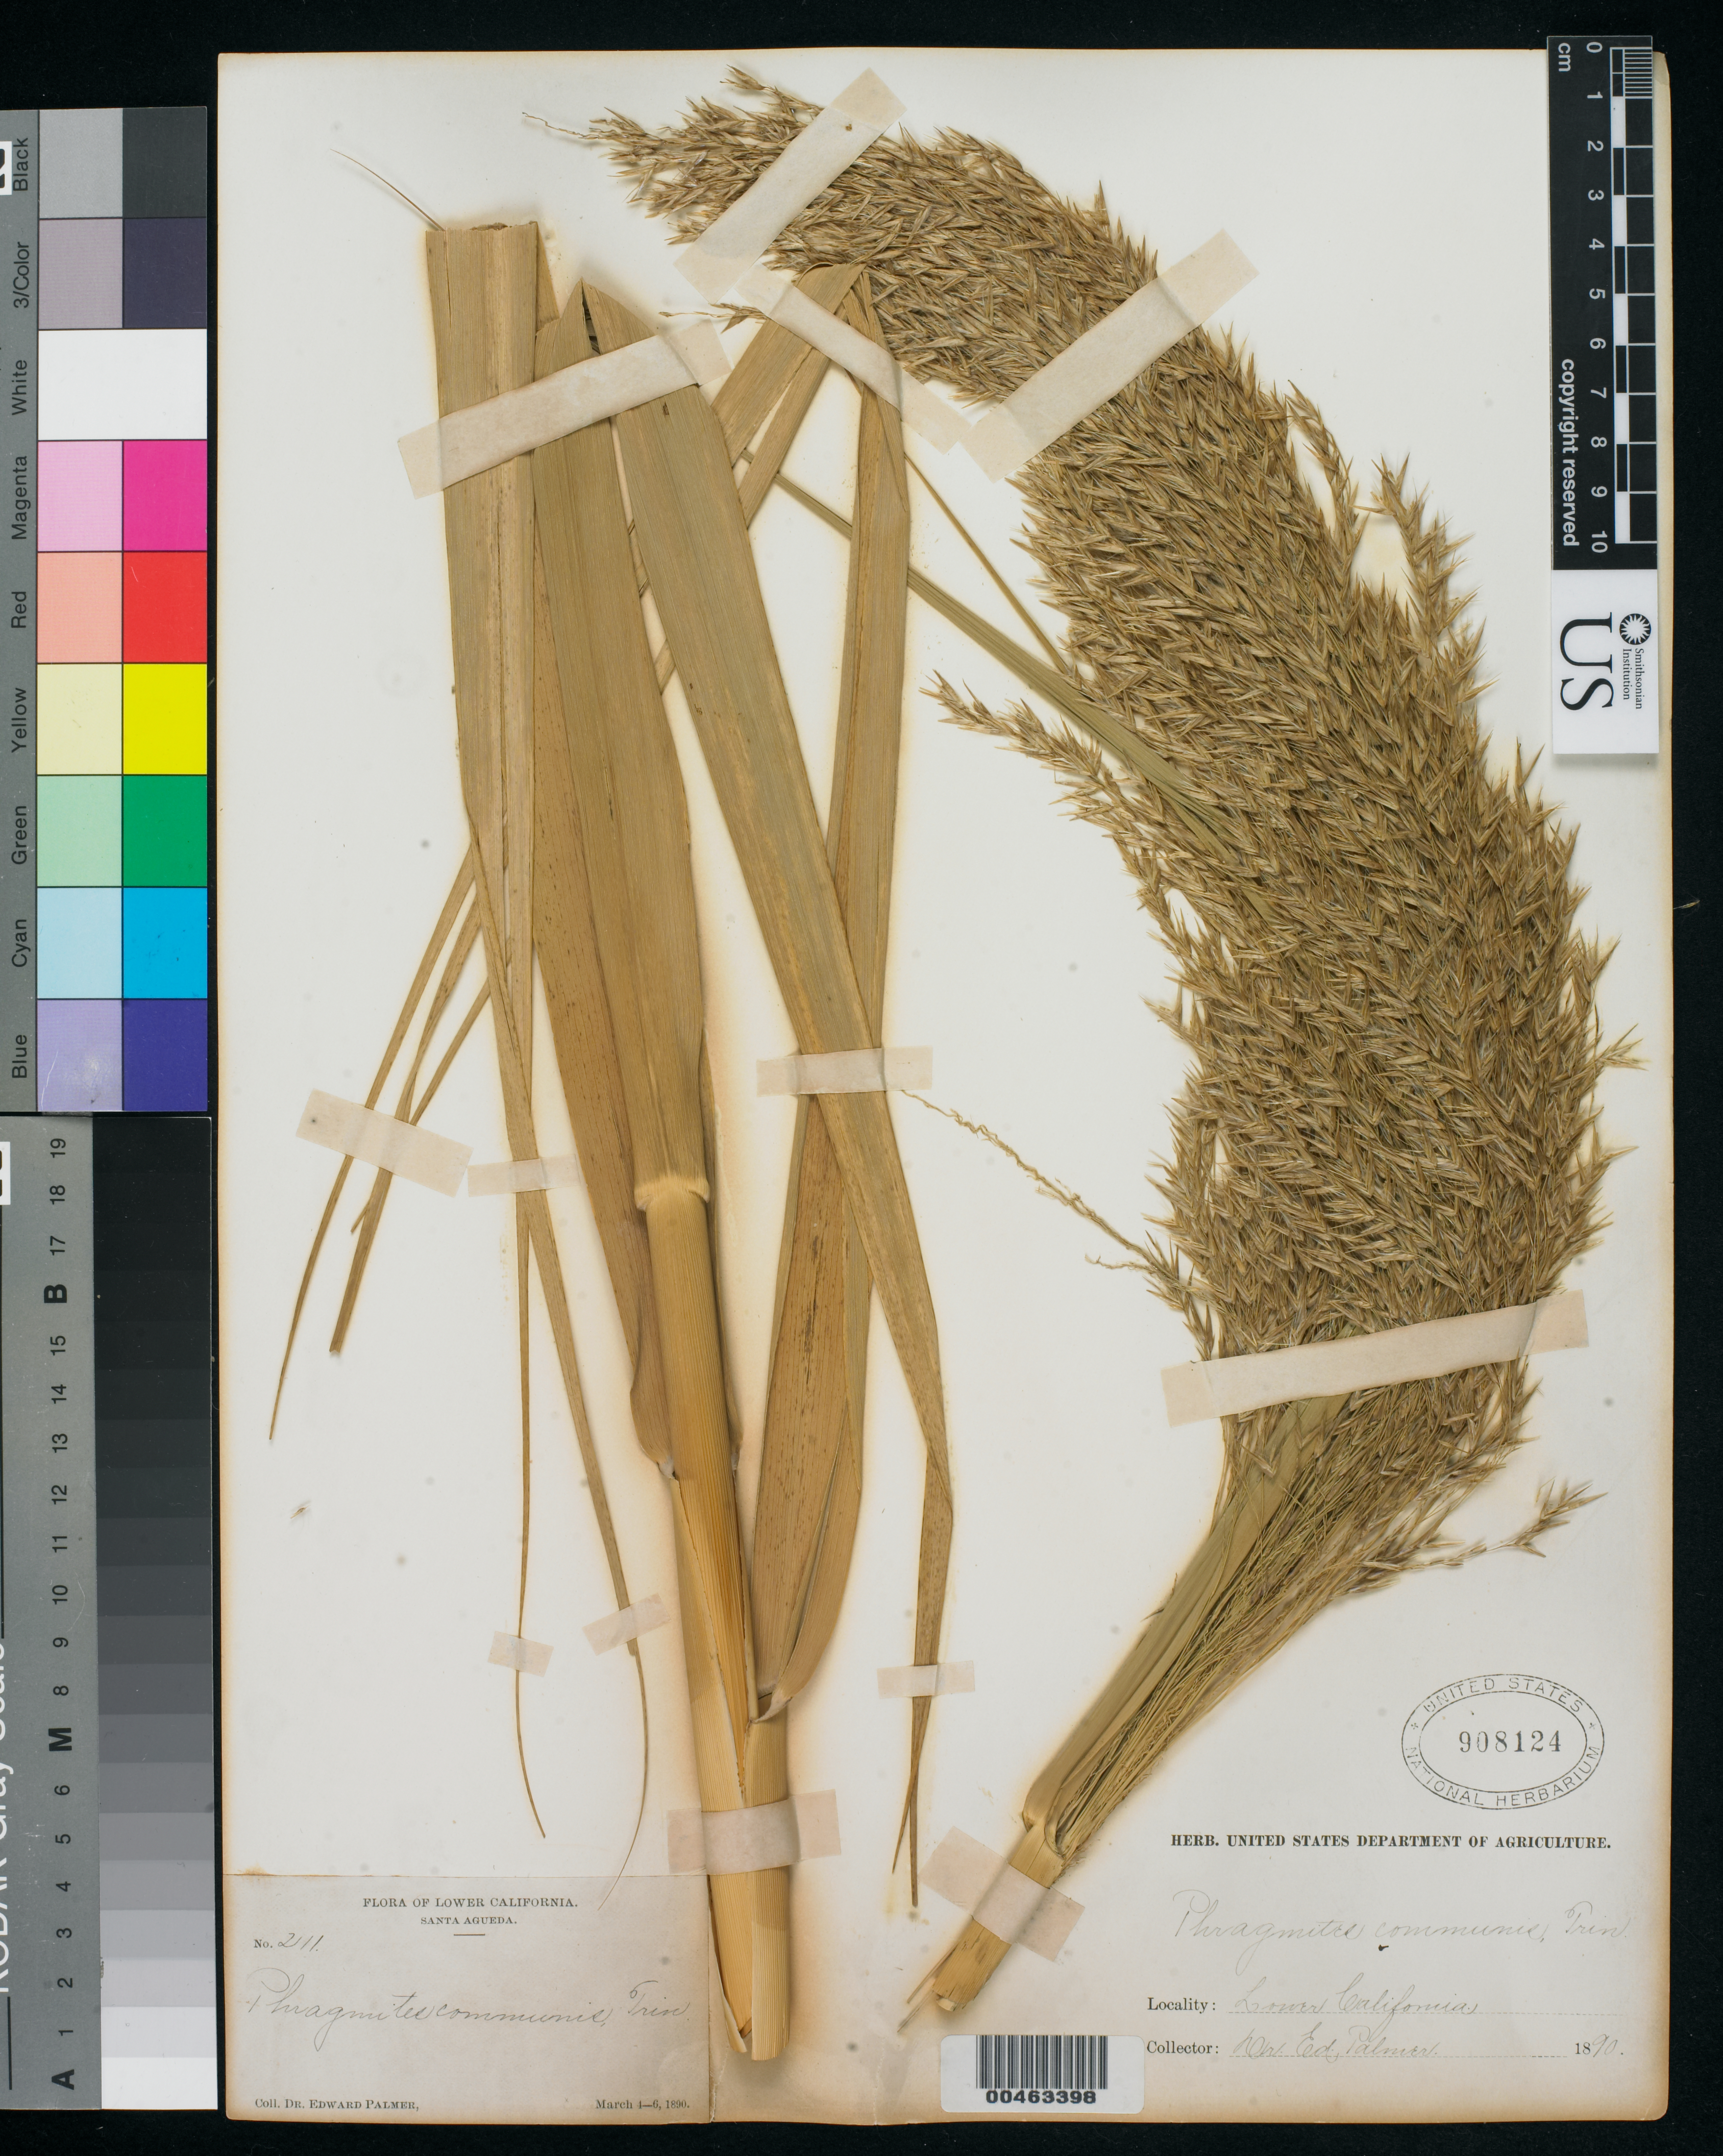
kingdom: Plantae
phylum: Tracheophyta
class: Liliopsida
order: Poales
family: Poaceae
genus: Phragmites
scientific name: Phragmites australis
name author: (Cav.) Trin. ex Steud.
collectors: E. Palmer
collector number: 2111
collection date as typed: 4 Mar 1890 to 6 Mar 1890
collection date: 1890-03-04/1890-03-06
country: Mexico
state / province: Baja California Sur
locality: Santa Agueda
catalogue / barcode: US 908124